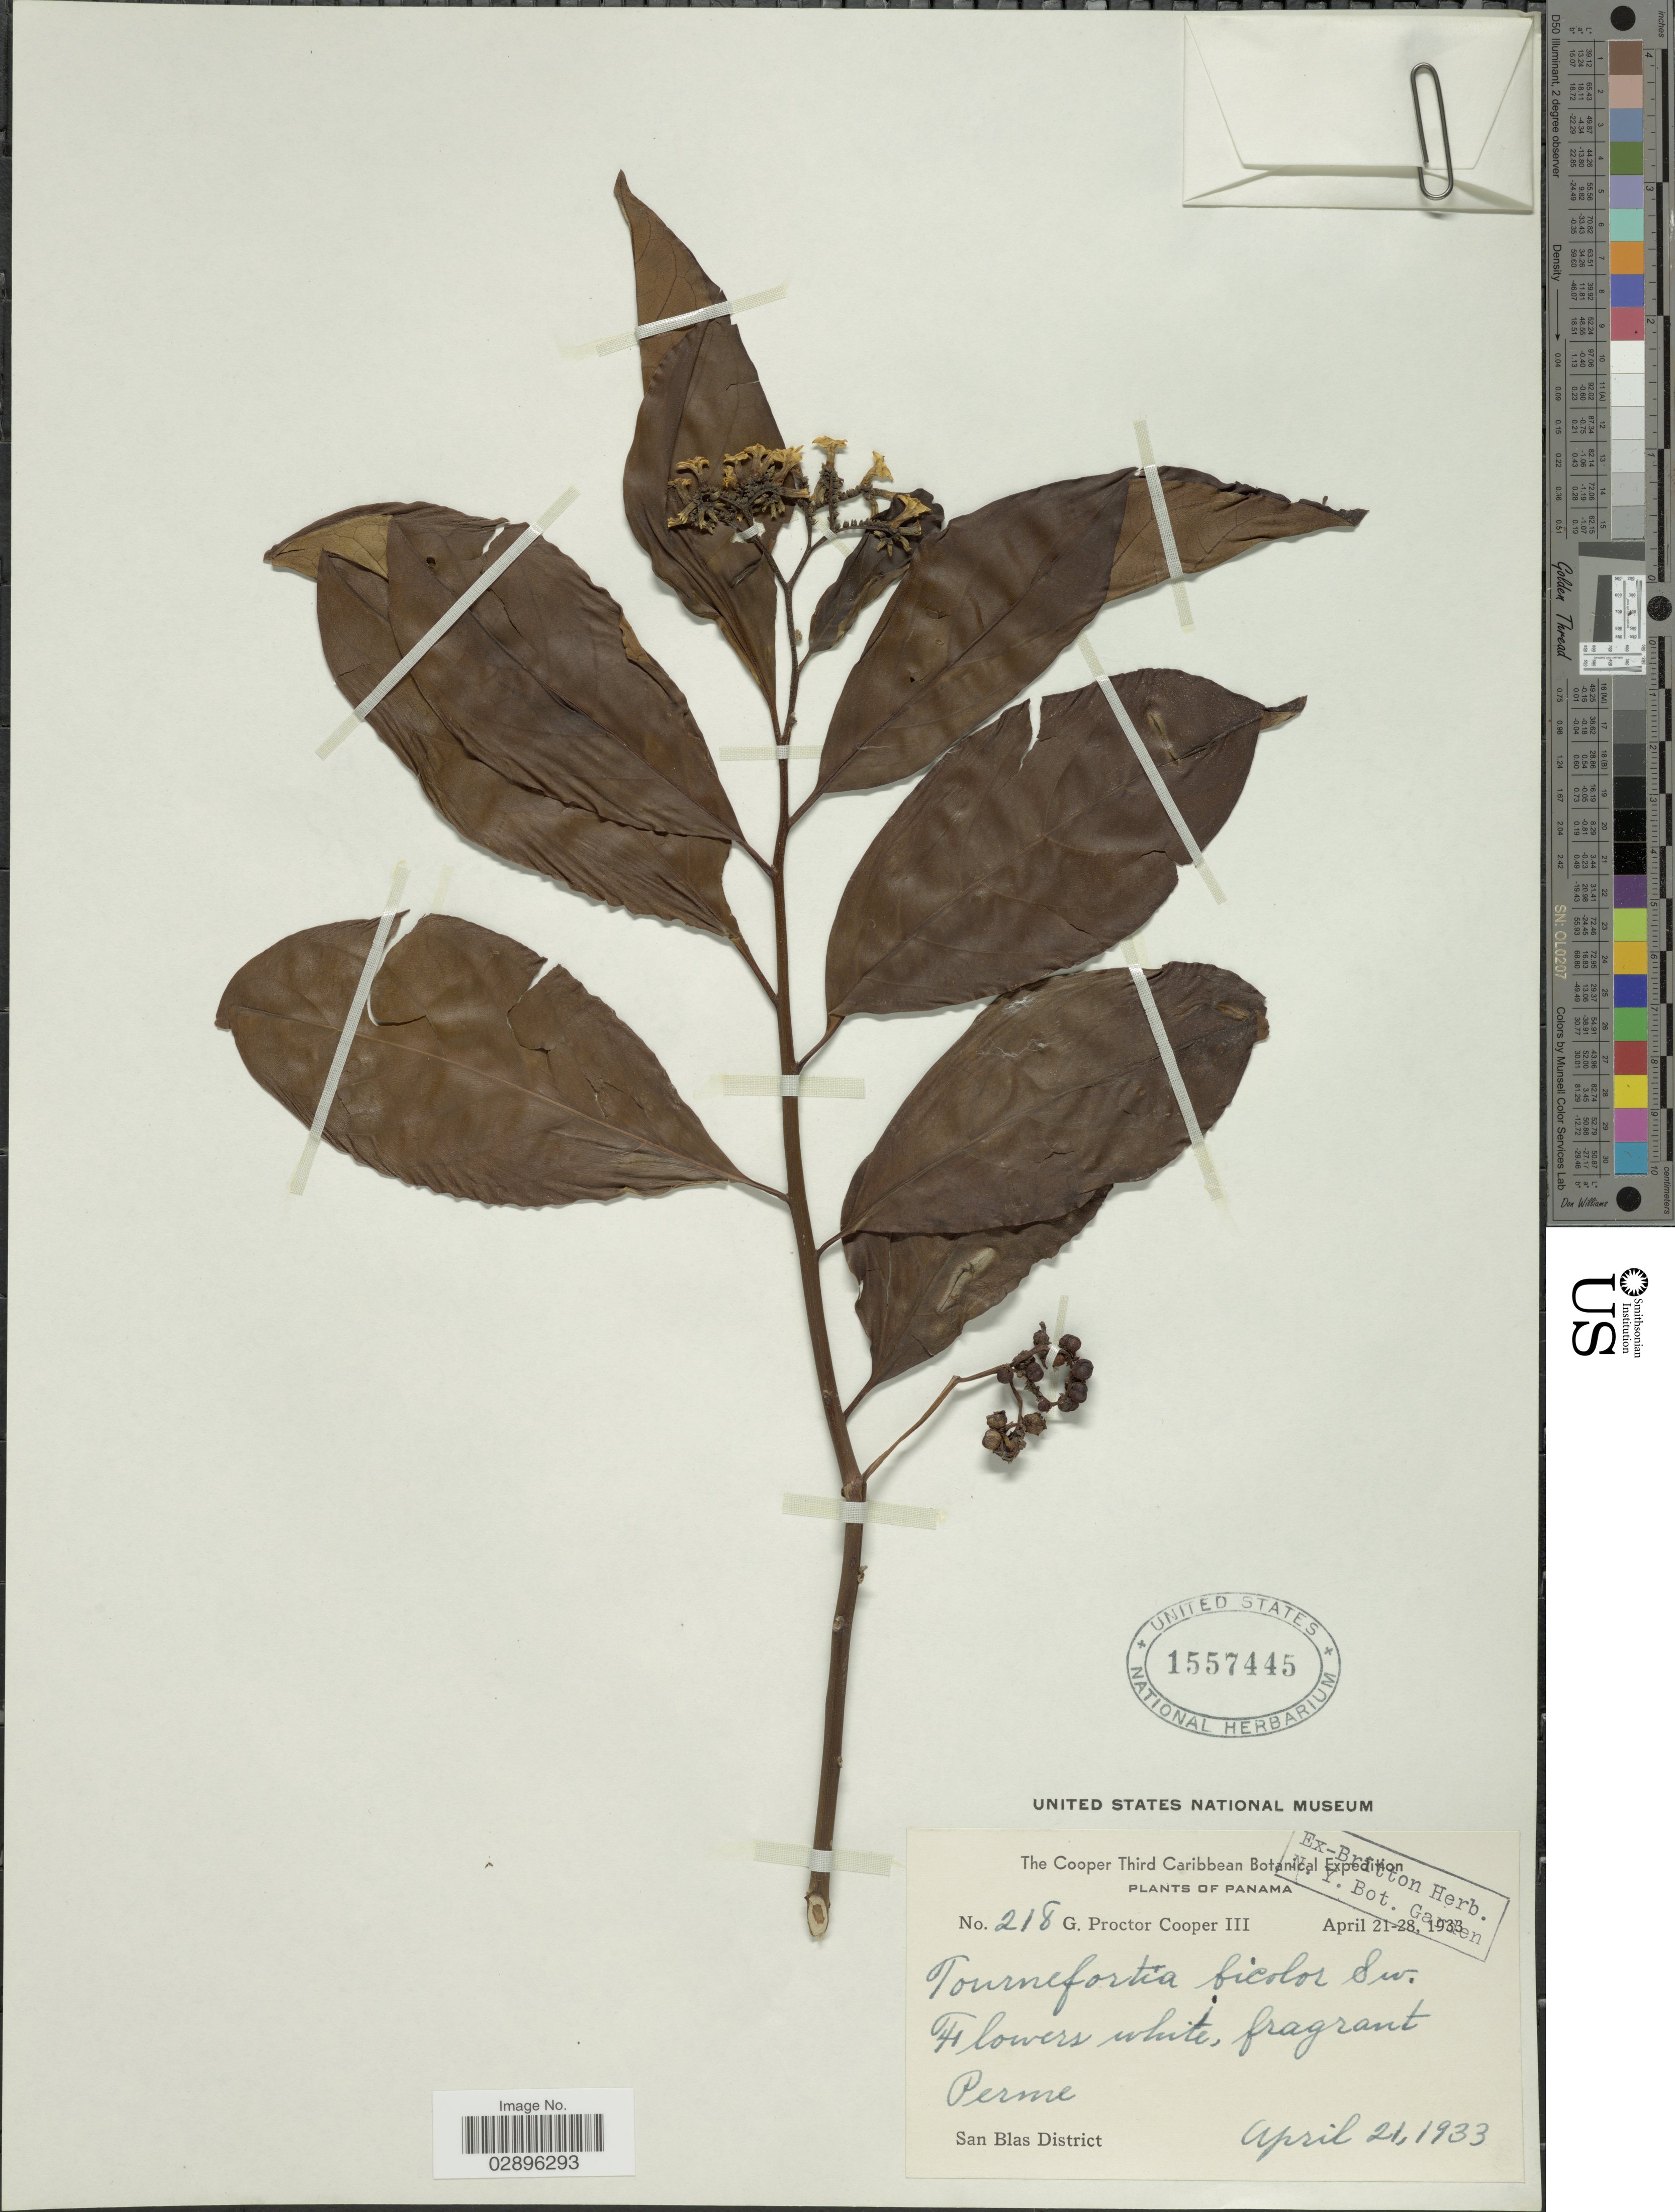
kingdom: Plantae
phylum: Tracheophyta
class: Magnoliopsida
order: Boraginales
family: Heliotropiaceae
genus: Tournefortia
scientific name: Tournefortia bicolor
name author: Sw.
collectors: G. Cooper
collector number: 218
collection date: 1933-04-21/1933-04-28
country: Panama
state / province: Kuna Yala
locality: Perme. San Blas District.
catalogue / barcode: US 1557445